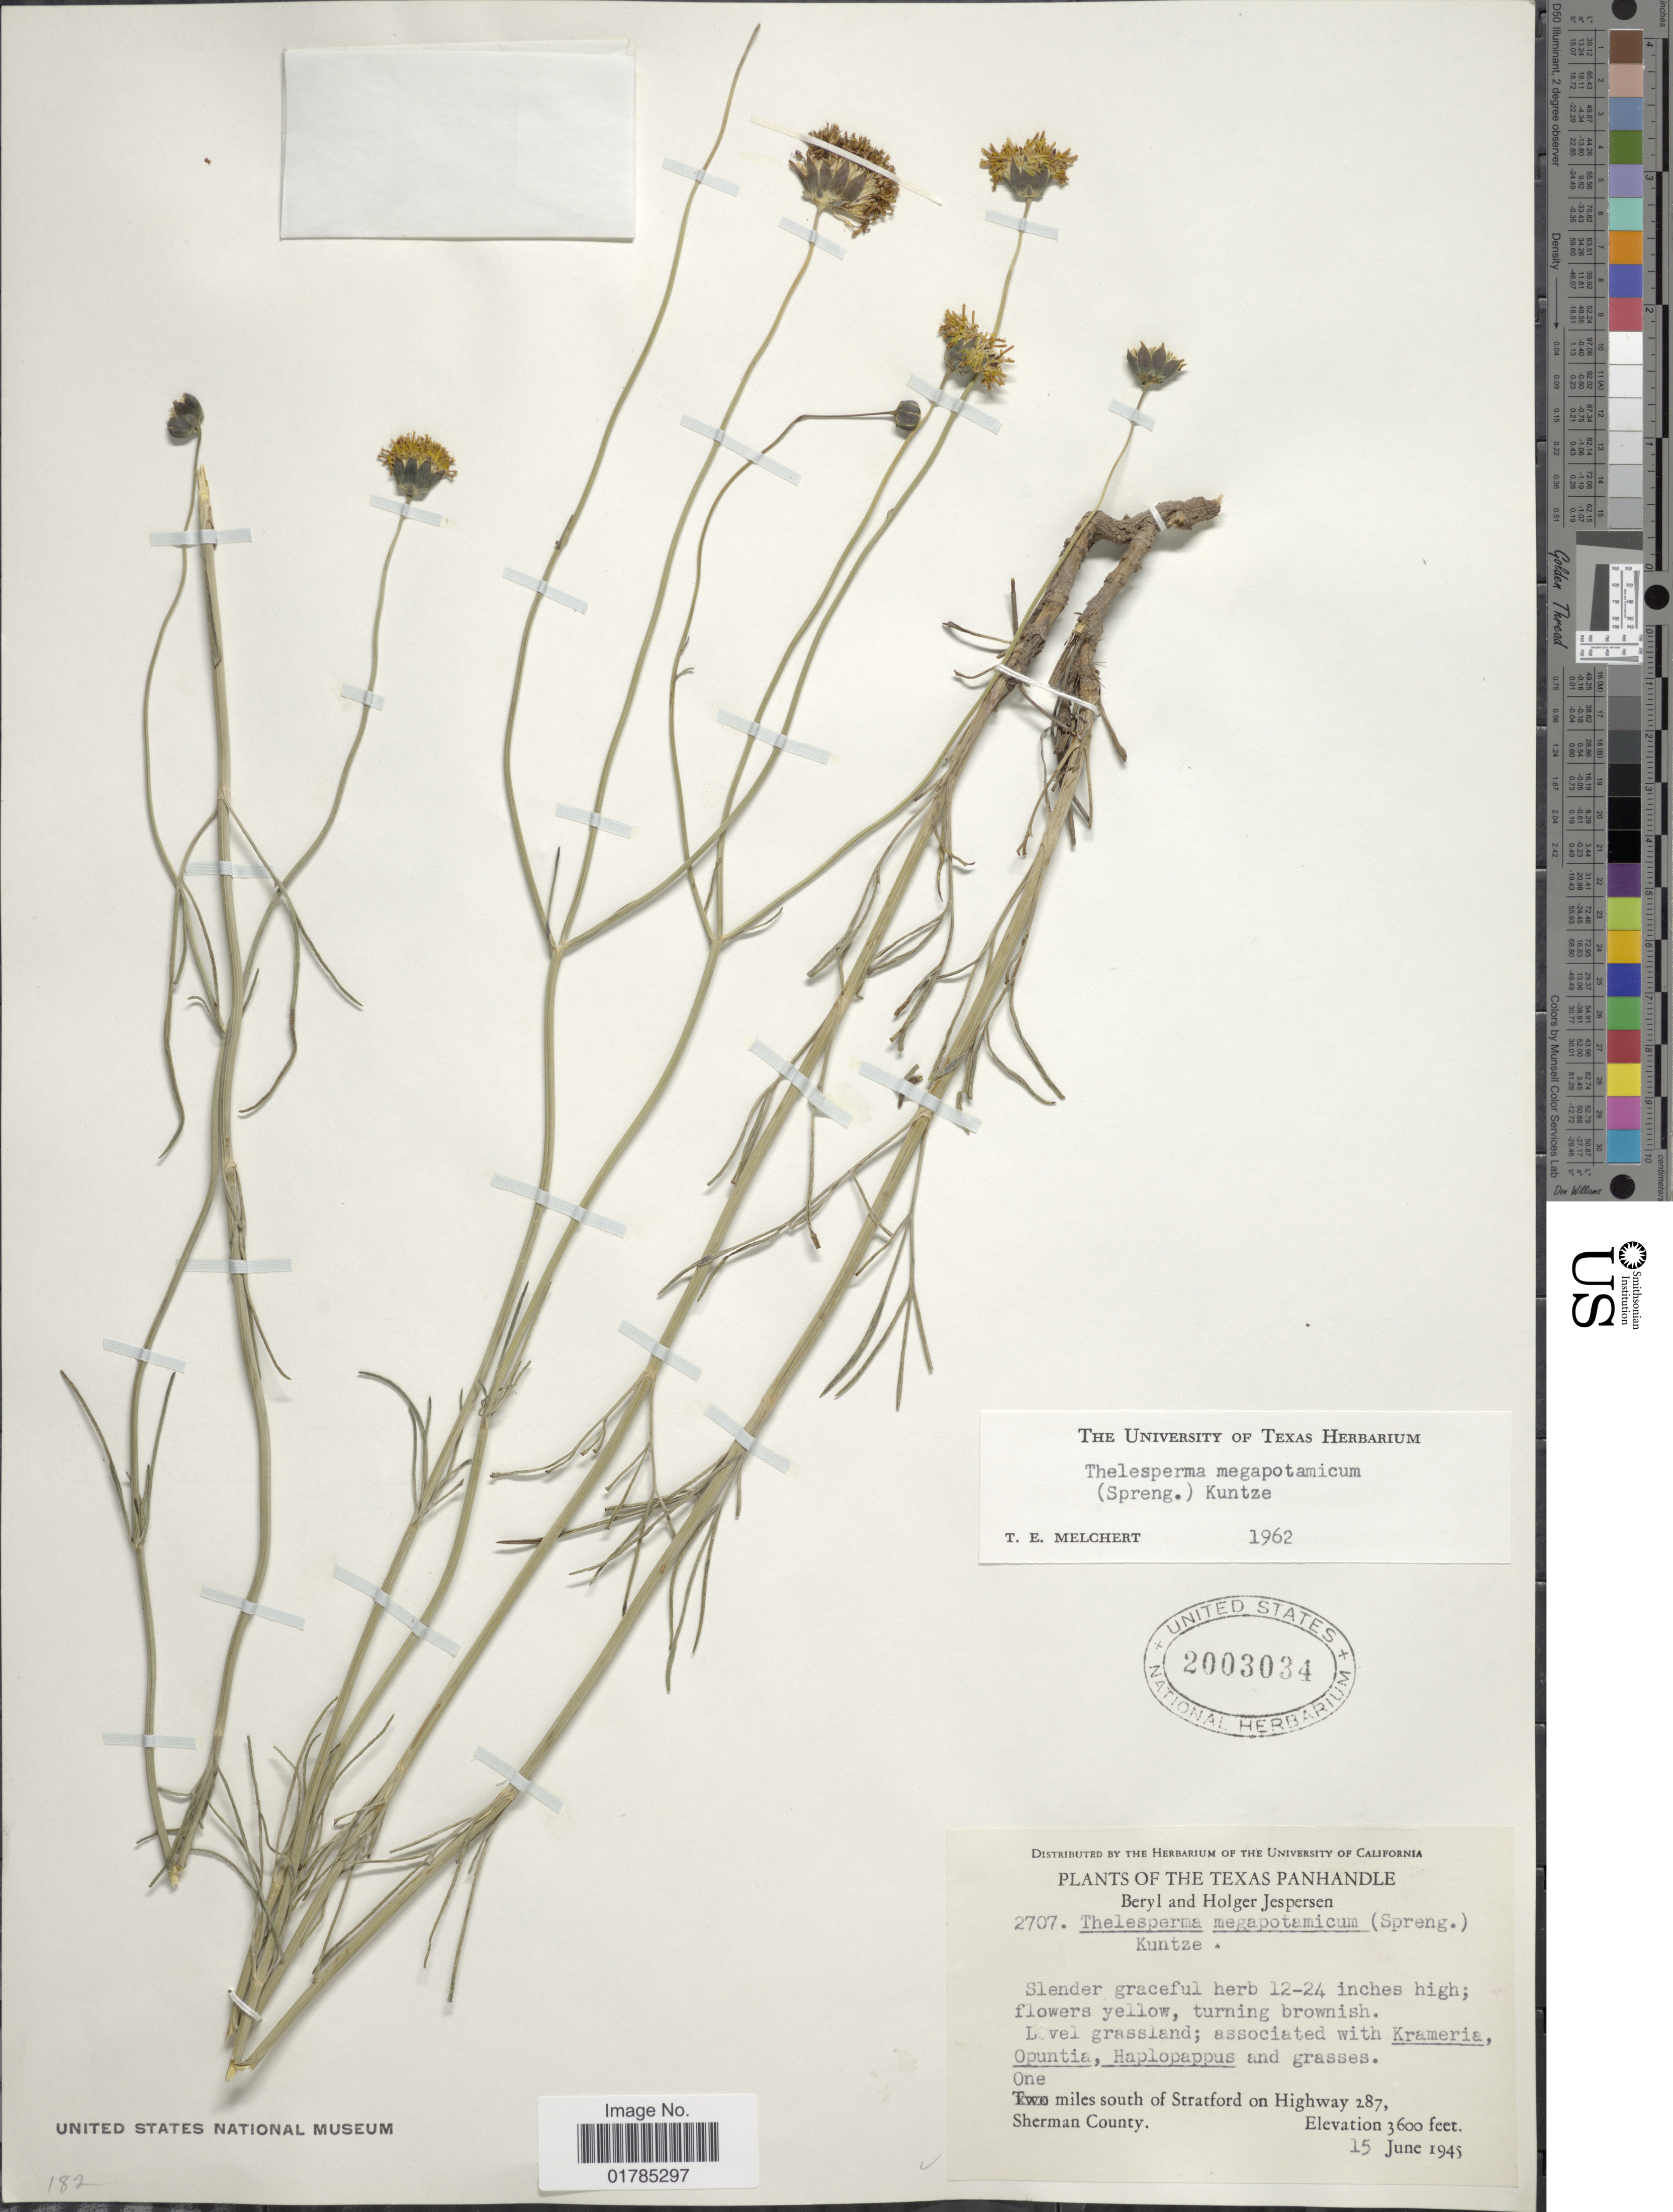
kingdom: Plantae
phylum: Tracheophyta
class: Magnoliopsida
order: Asterales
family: Asteraceae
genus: Thelesperma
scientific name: Thelesperma megapotamicum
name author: (Spreng.) Herter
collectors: B. Jespersen & H. Jespersen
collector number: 2707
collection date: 1945-06-15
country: United States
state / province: Texas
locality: One miles south of Stratford on Highway 287, Sherman County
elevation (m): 1097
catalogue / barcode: US 2003034